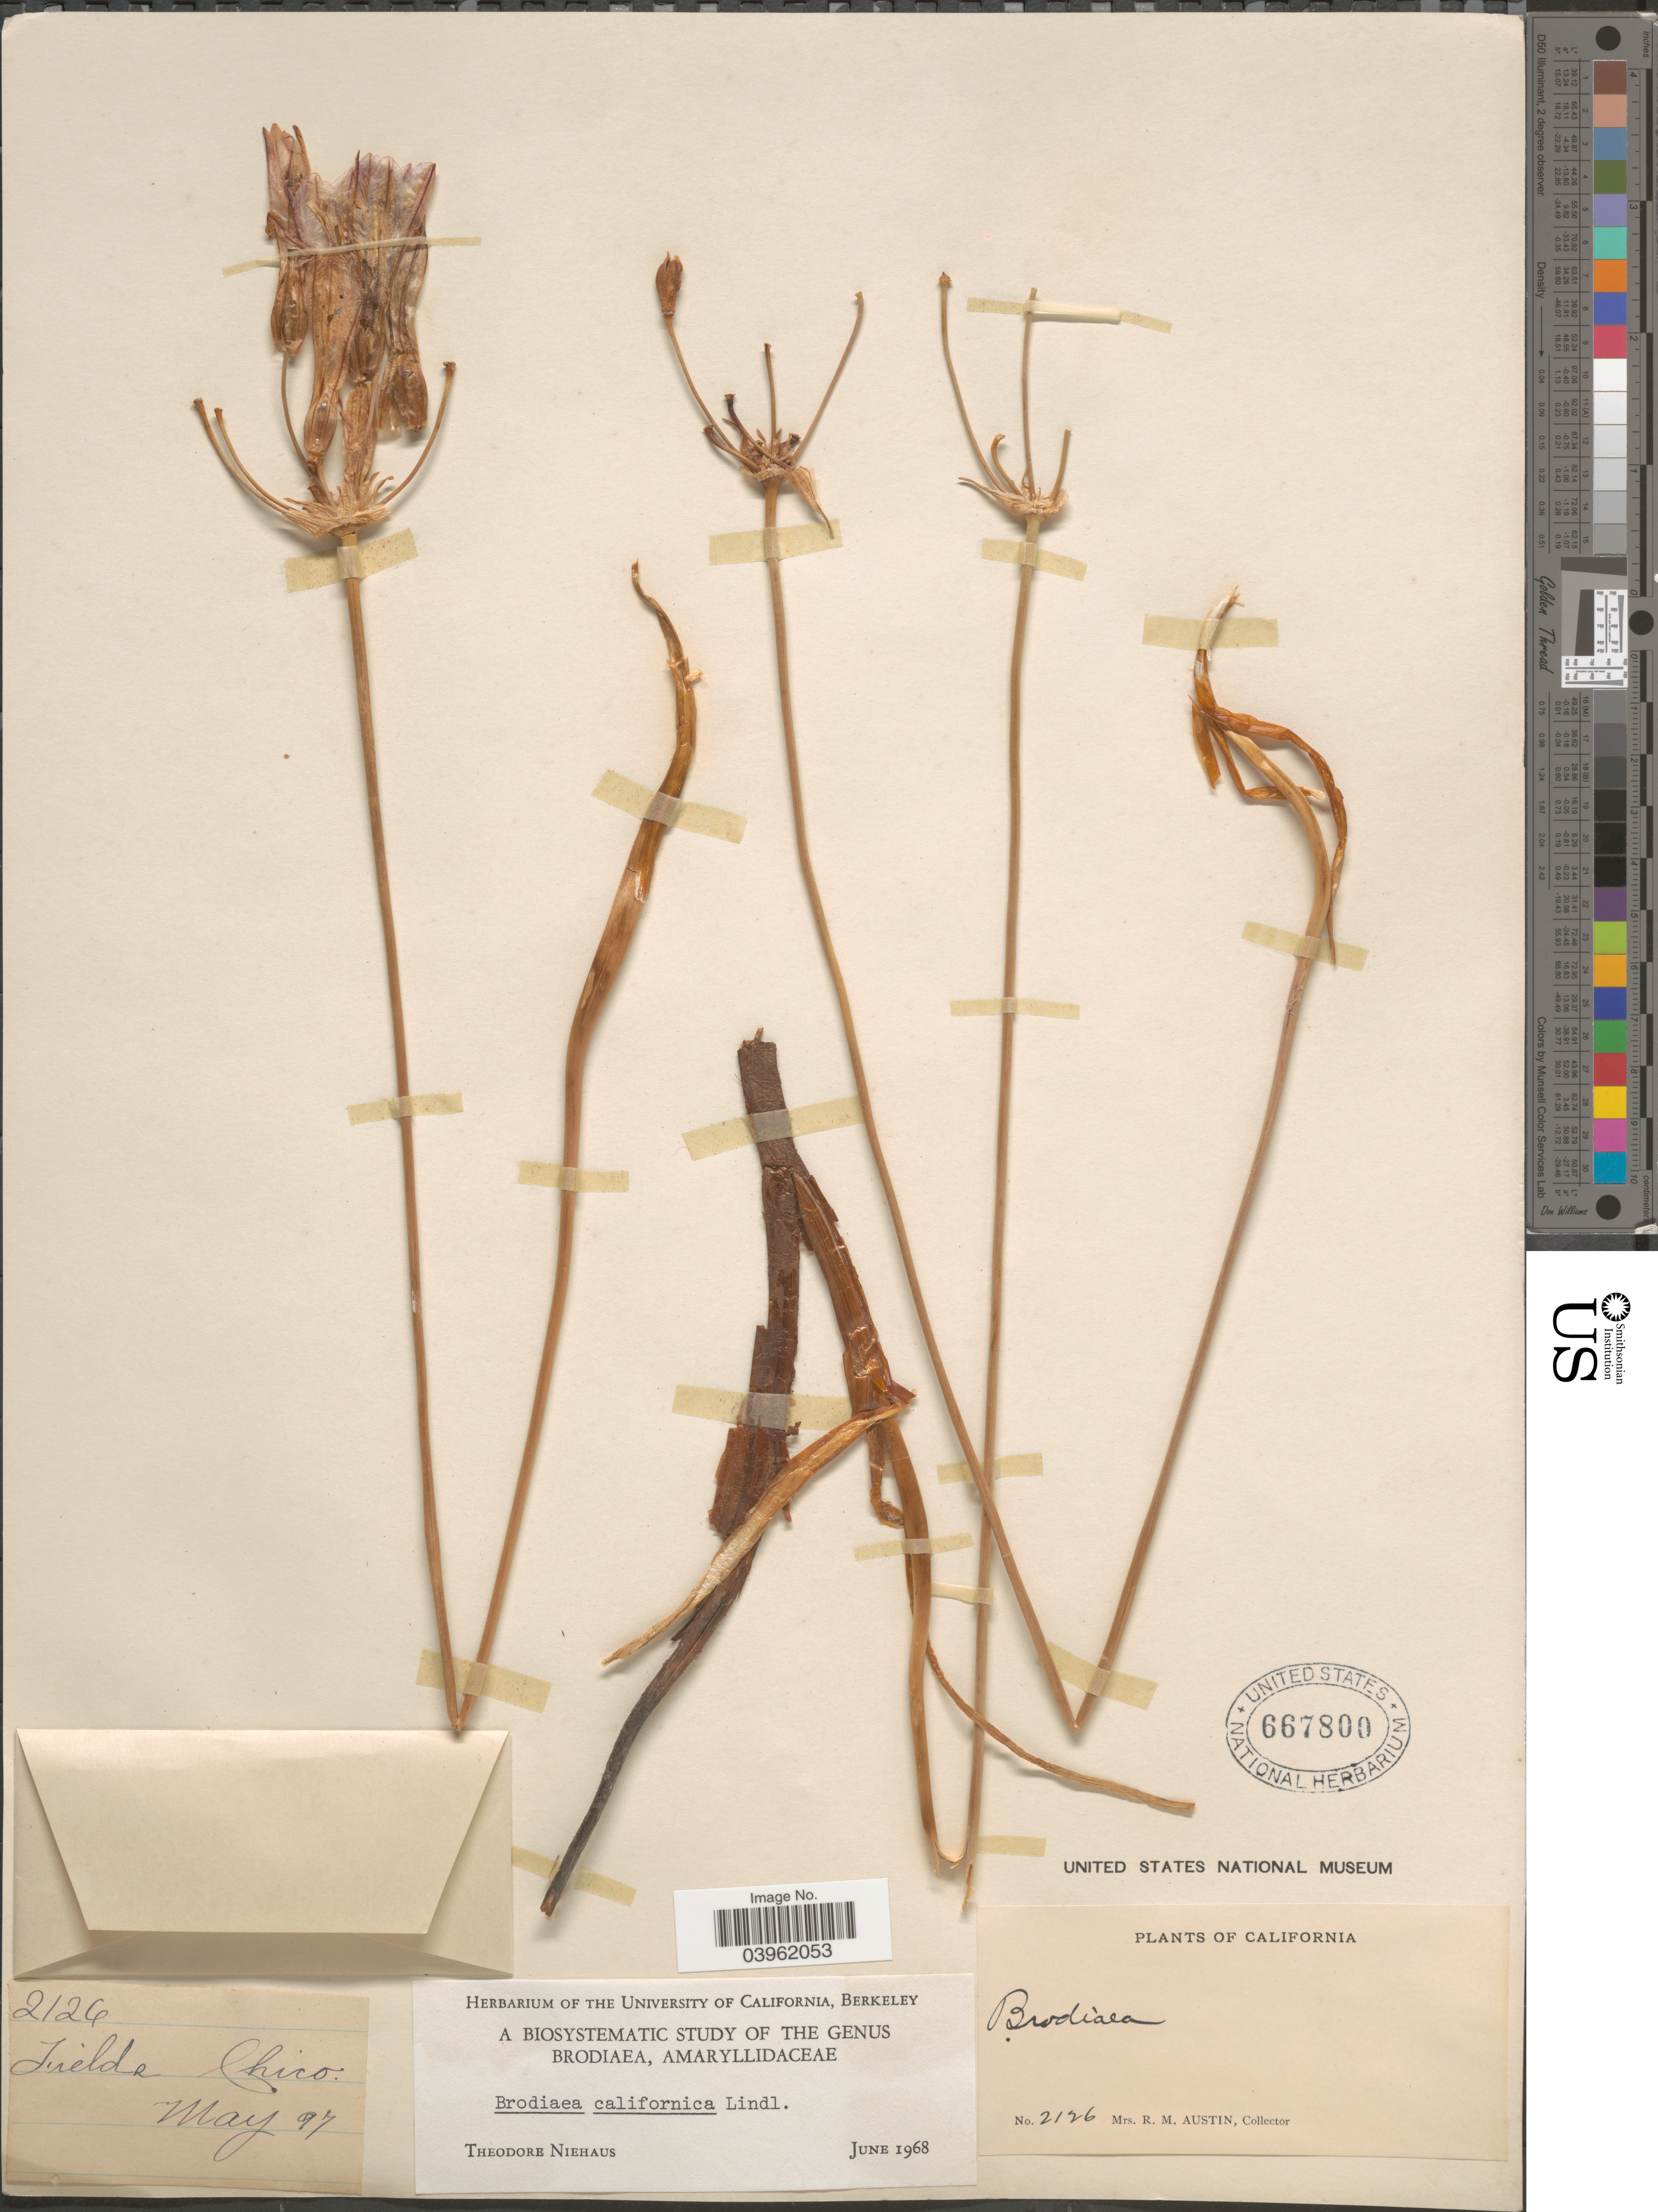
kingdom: Plantae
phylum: Tracheophyta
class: Liliopsida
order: Asparagales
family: Asparagaceae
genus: Brodiaea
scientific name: Brodiaea californica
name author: Lindl. ex Lem.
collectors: R. Austin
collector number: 2126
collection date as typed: Transcribed d/m/y: /5/97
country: United States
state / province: California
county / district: Butte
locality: Fields Chico.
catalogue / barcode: US 667800